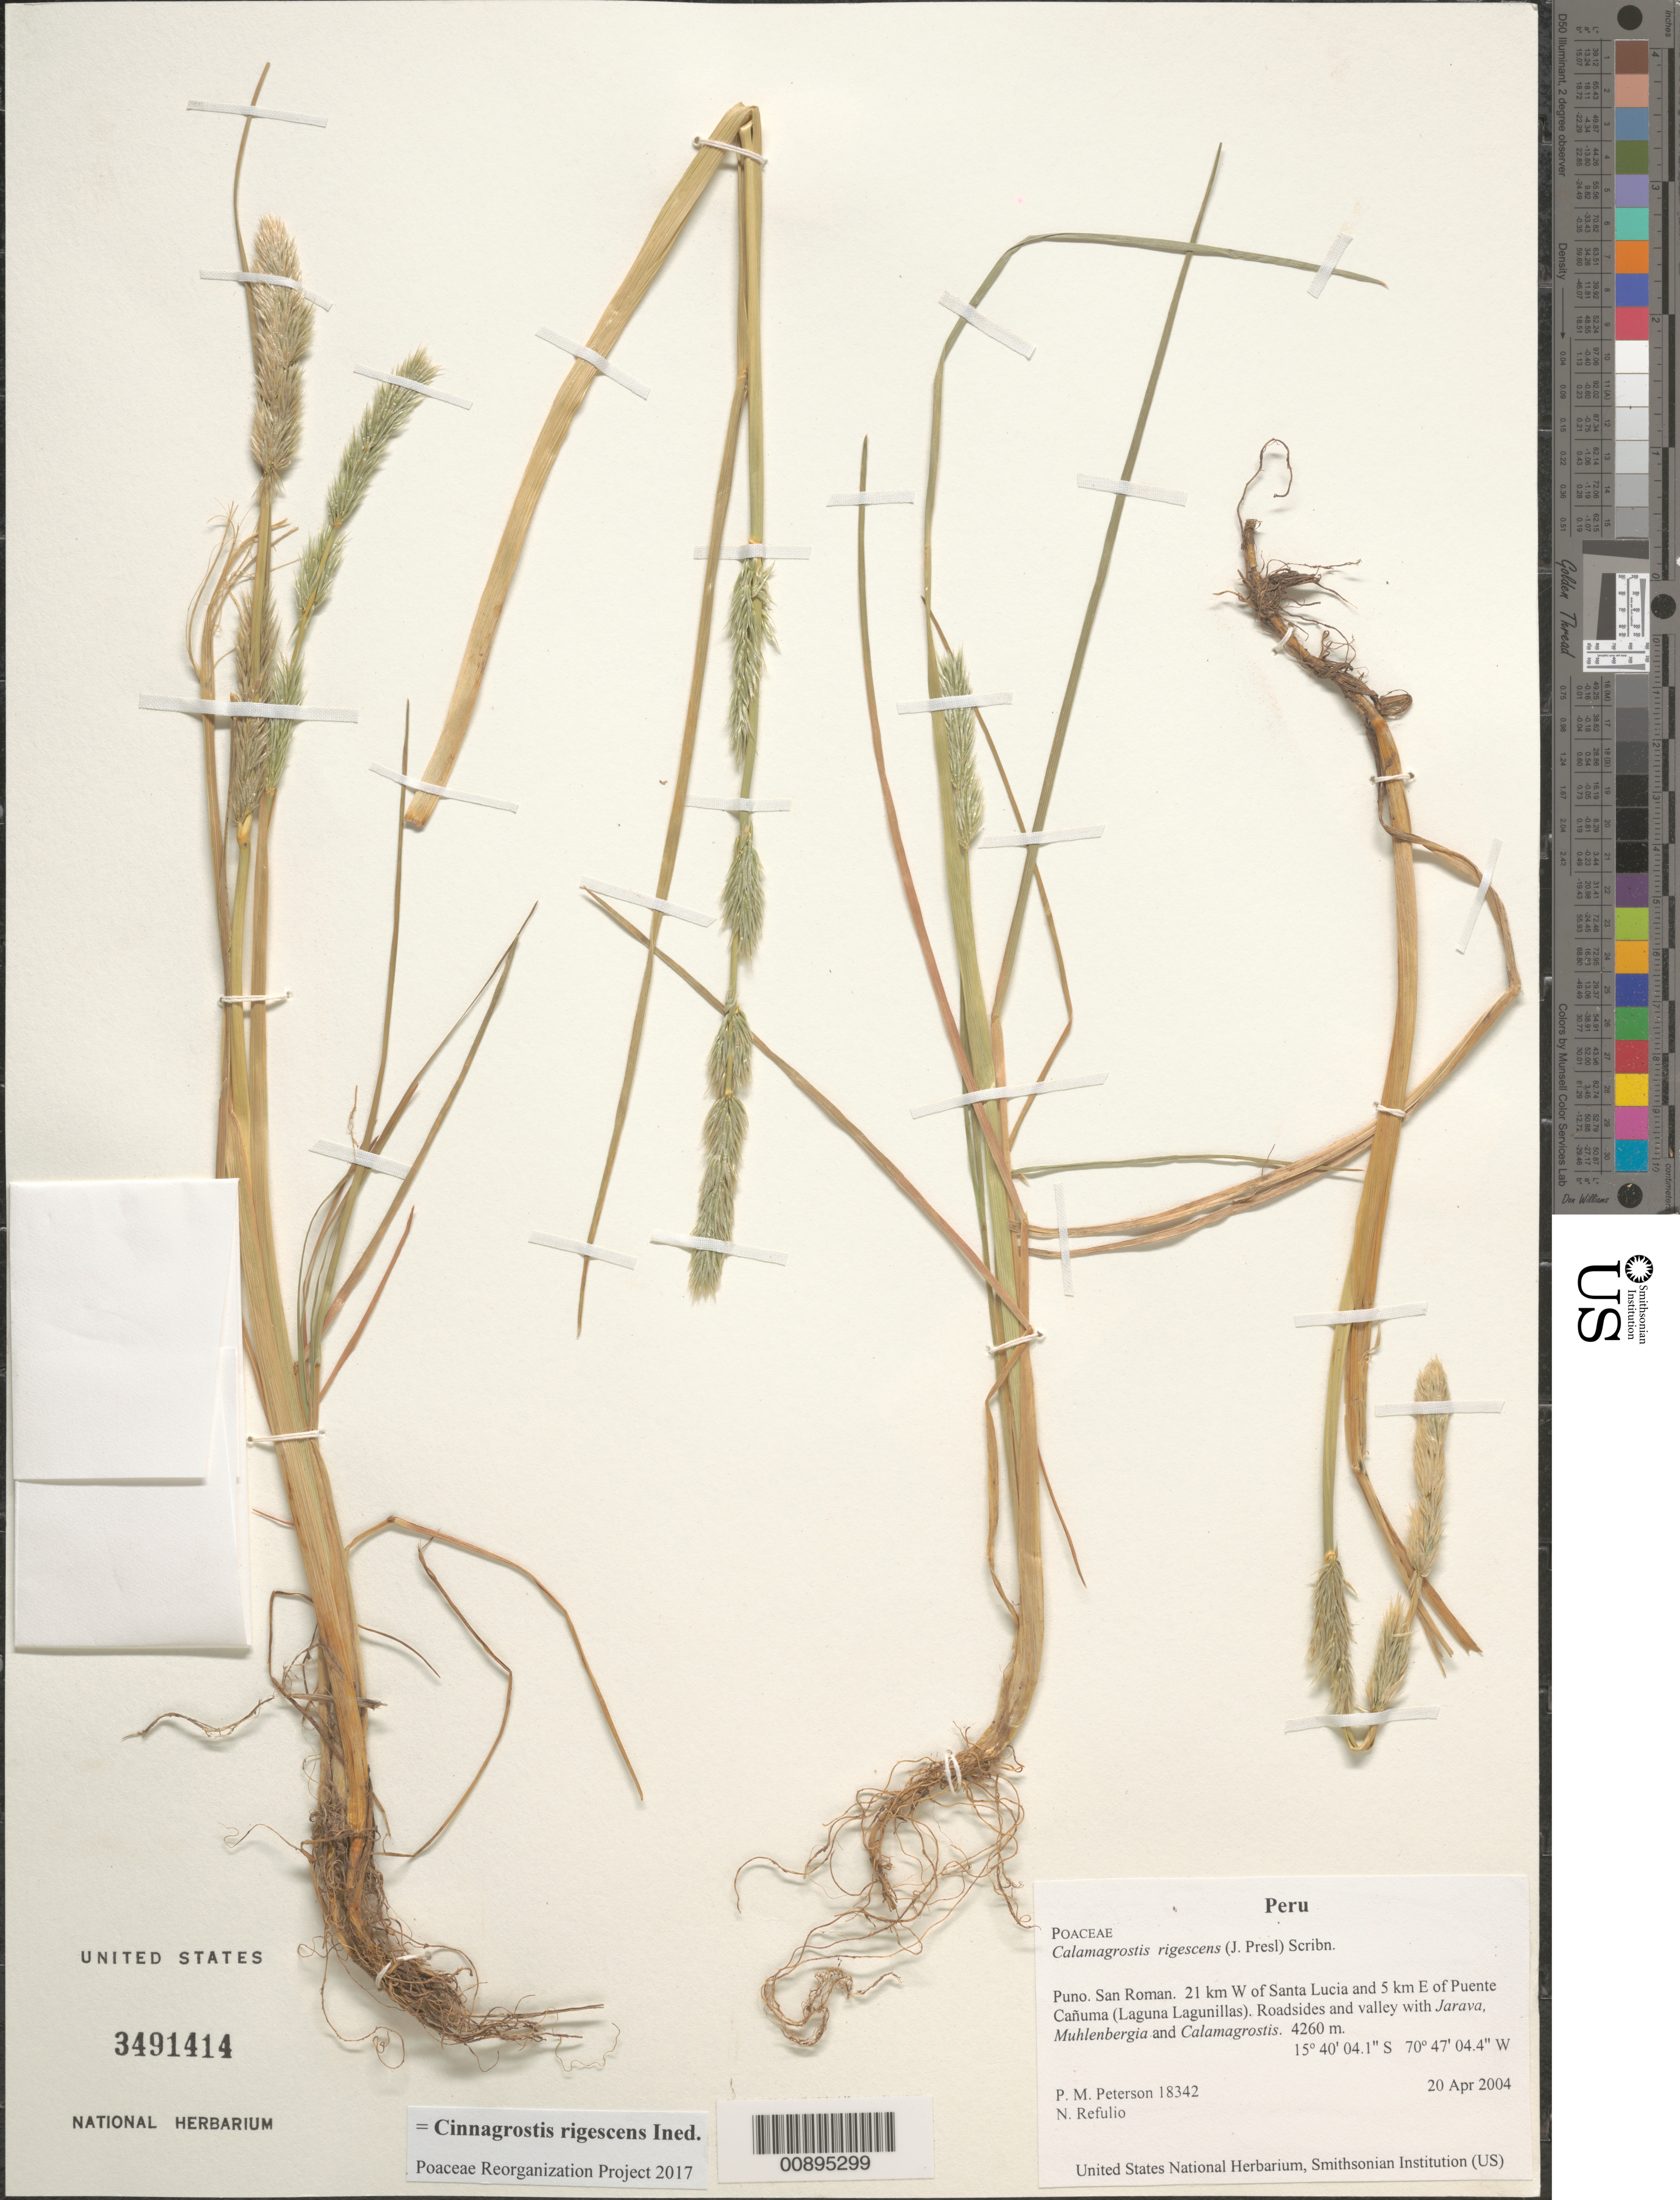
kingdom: Plantae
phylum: Tracheophyta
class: Liliopsida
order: Poales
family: Poaceae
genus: Cinnagrostis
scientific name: Cinnagrostis rigescens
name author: (J. Presl) P.M. Peterson et al.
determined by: Poaceae Reorganization Project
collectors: P. M. Peterson & N. Refulio-Rodríguez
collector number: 18342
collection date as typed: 20 Apr 2004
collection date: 2004-04-20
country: Peru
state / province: Puno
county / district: San Román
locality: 21 km W of Santa Lucia and 5 km E of Puente Cañuma (Laguna Lagunillas). Roadsides and valley with Jarava, Muhlenbergia and Calamagrostis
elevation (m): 4260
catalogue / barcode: US 3491414